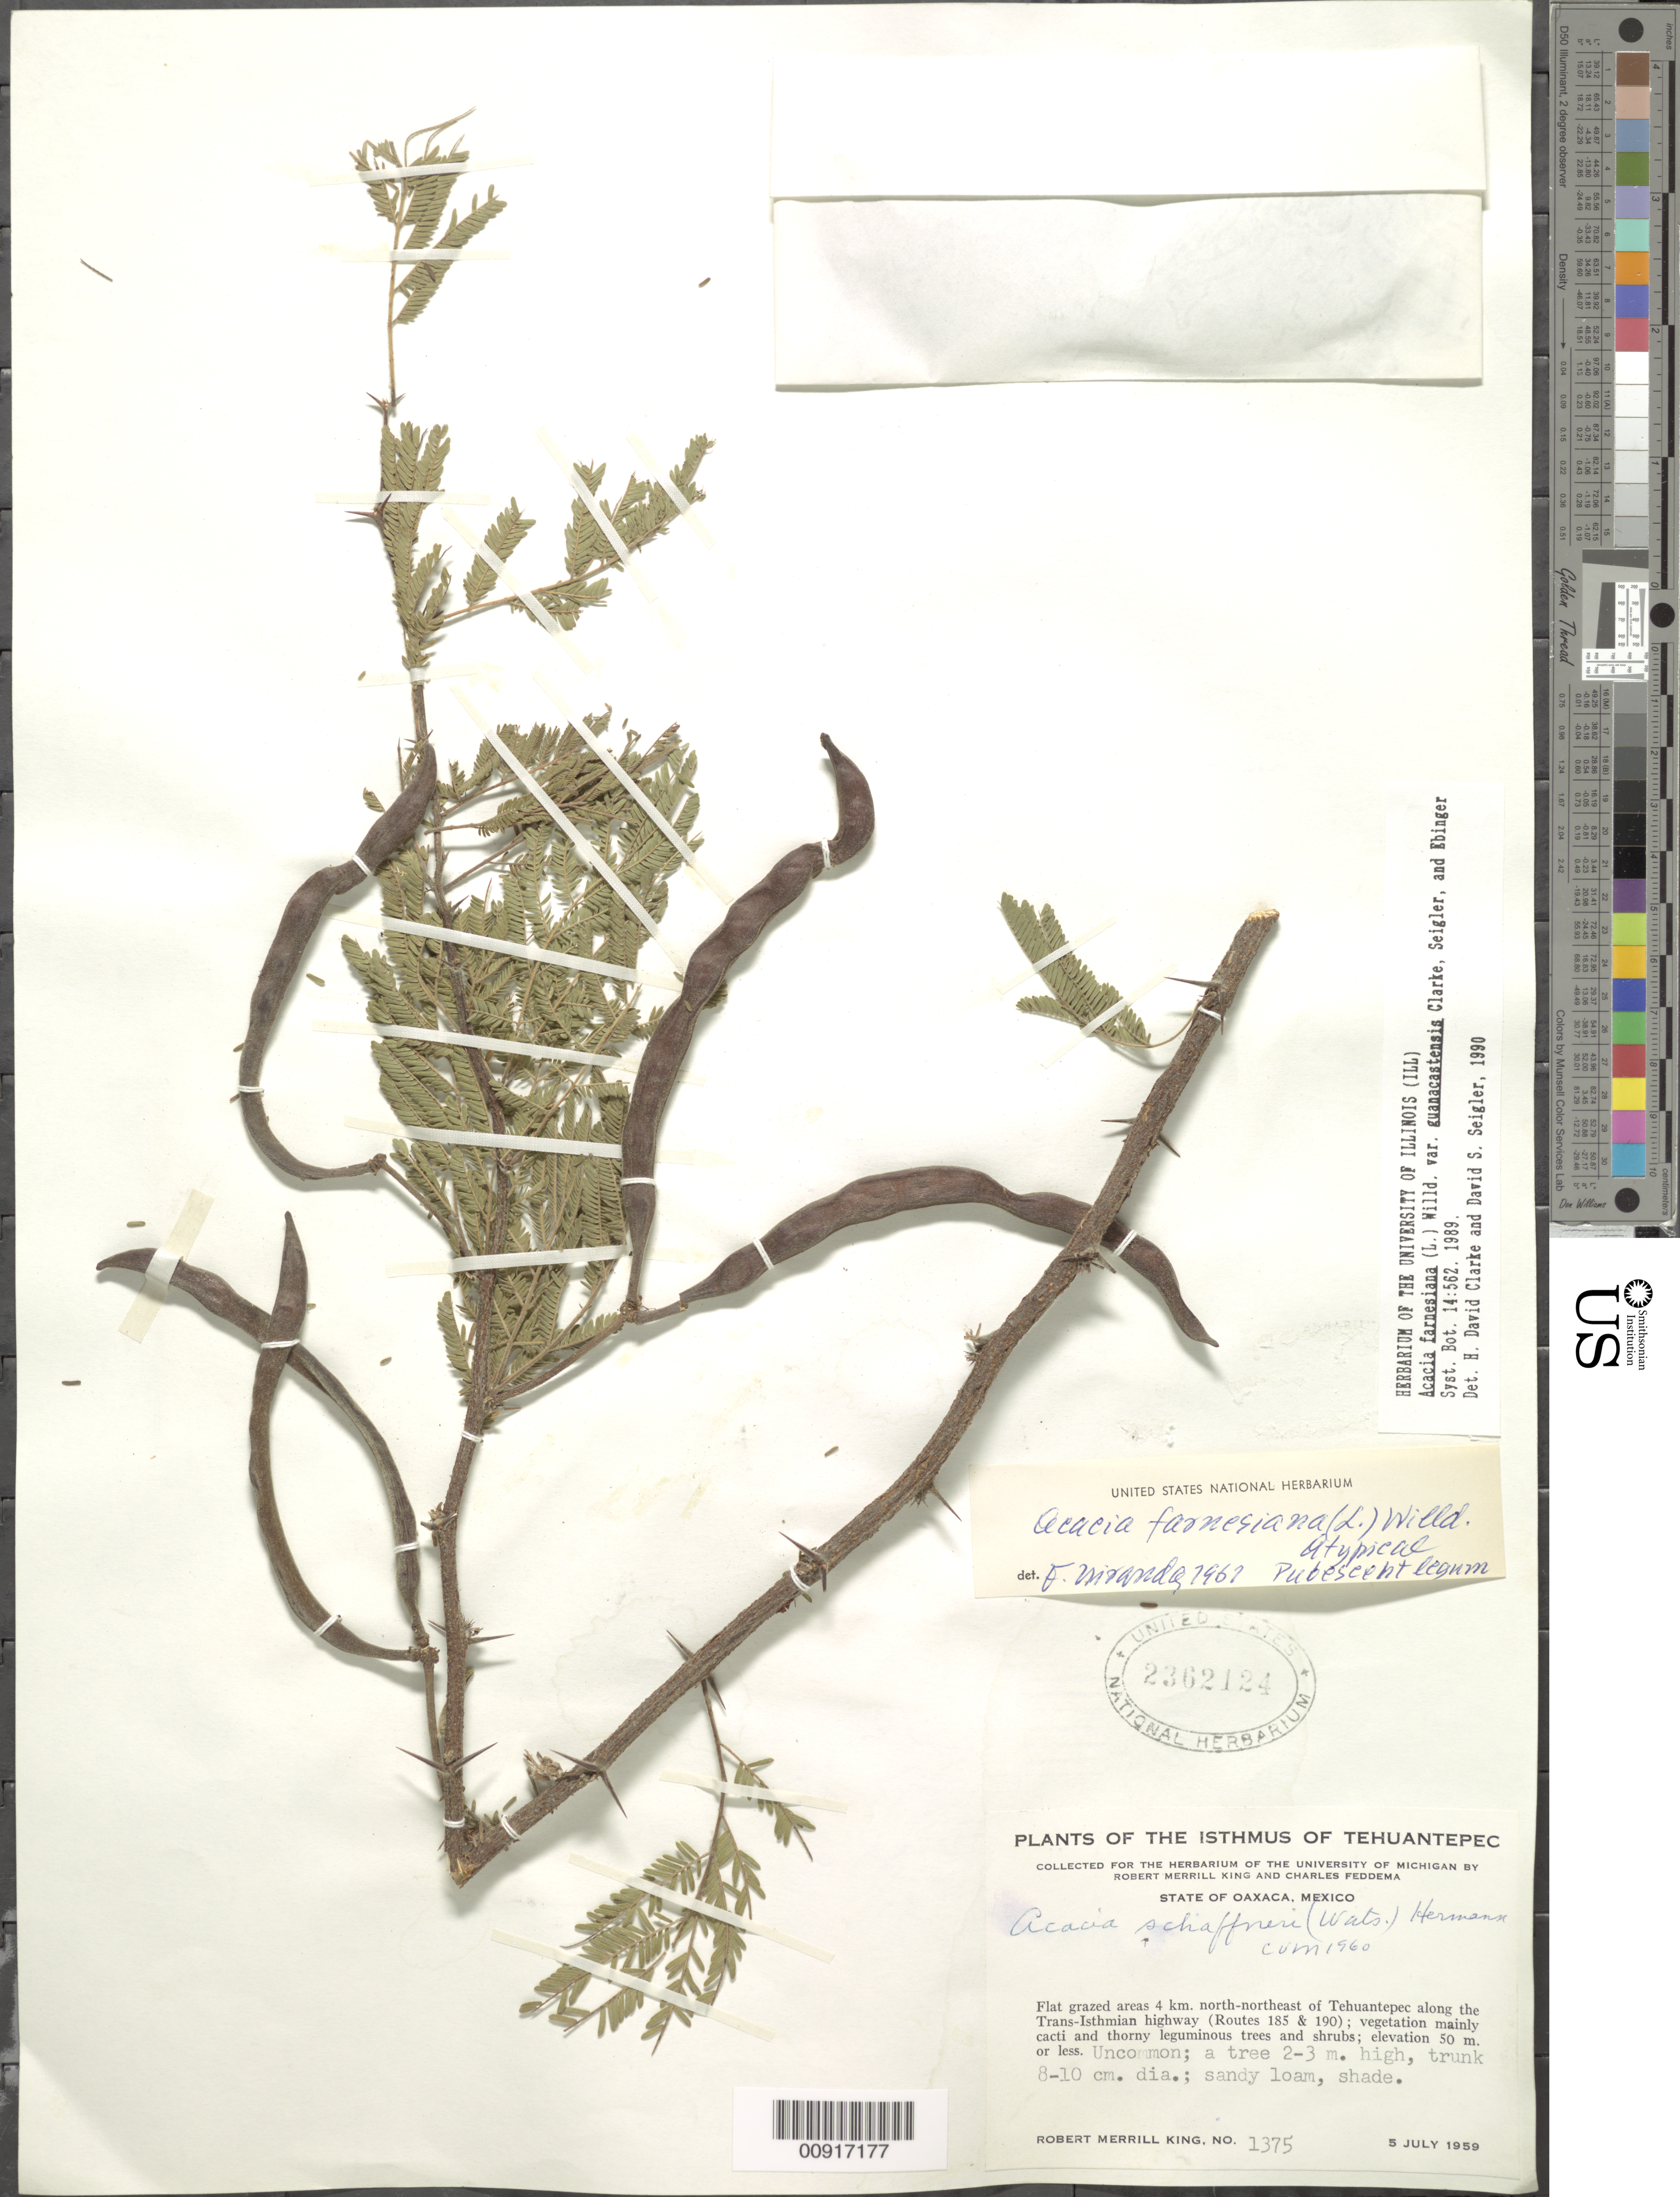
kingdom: Plantae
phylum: Tracheophyta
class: Magnoliopsida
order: Fabales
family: Fabaceae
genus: Vachellia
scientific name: Vachellia guanacastensis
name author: (H.D. Clarke et al.) Seigler & Ebinger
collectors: R. M. King & C. Feddema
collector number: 1375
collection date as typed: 05 Jul 1959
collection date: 1959-07-05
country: Mexico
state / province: Oaxaca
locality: Flat grazed areas 4 km. north-northeast of Tehuantepec along the Trans-Isthmian highway (Routes 185 & 190).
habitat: Sandy loam, shade. Vegetation mainly cacti and thorny leguminous trees and shrubs.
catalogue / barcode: US 2362124